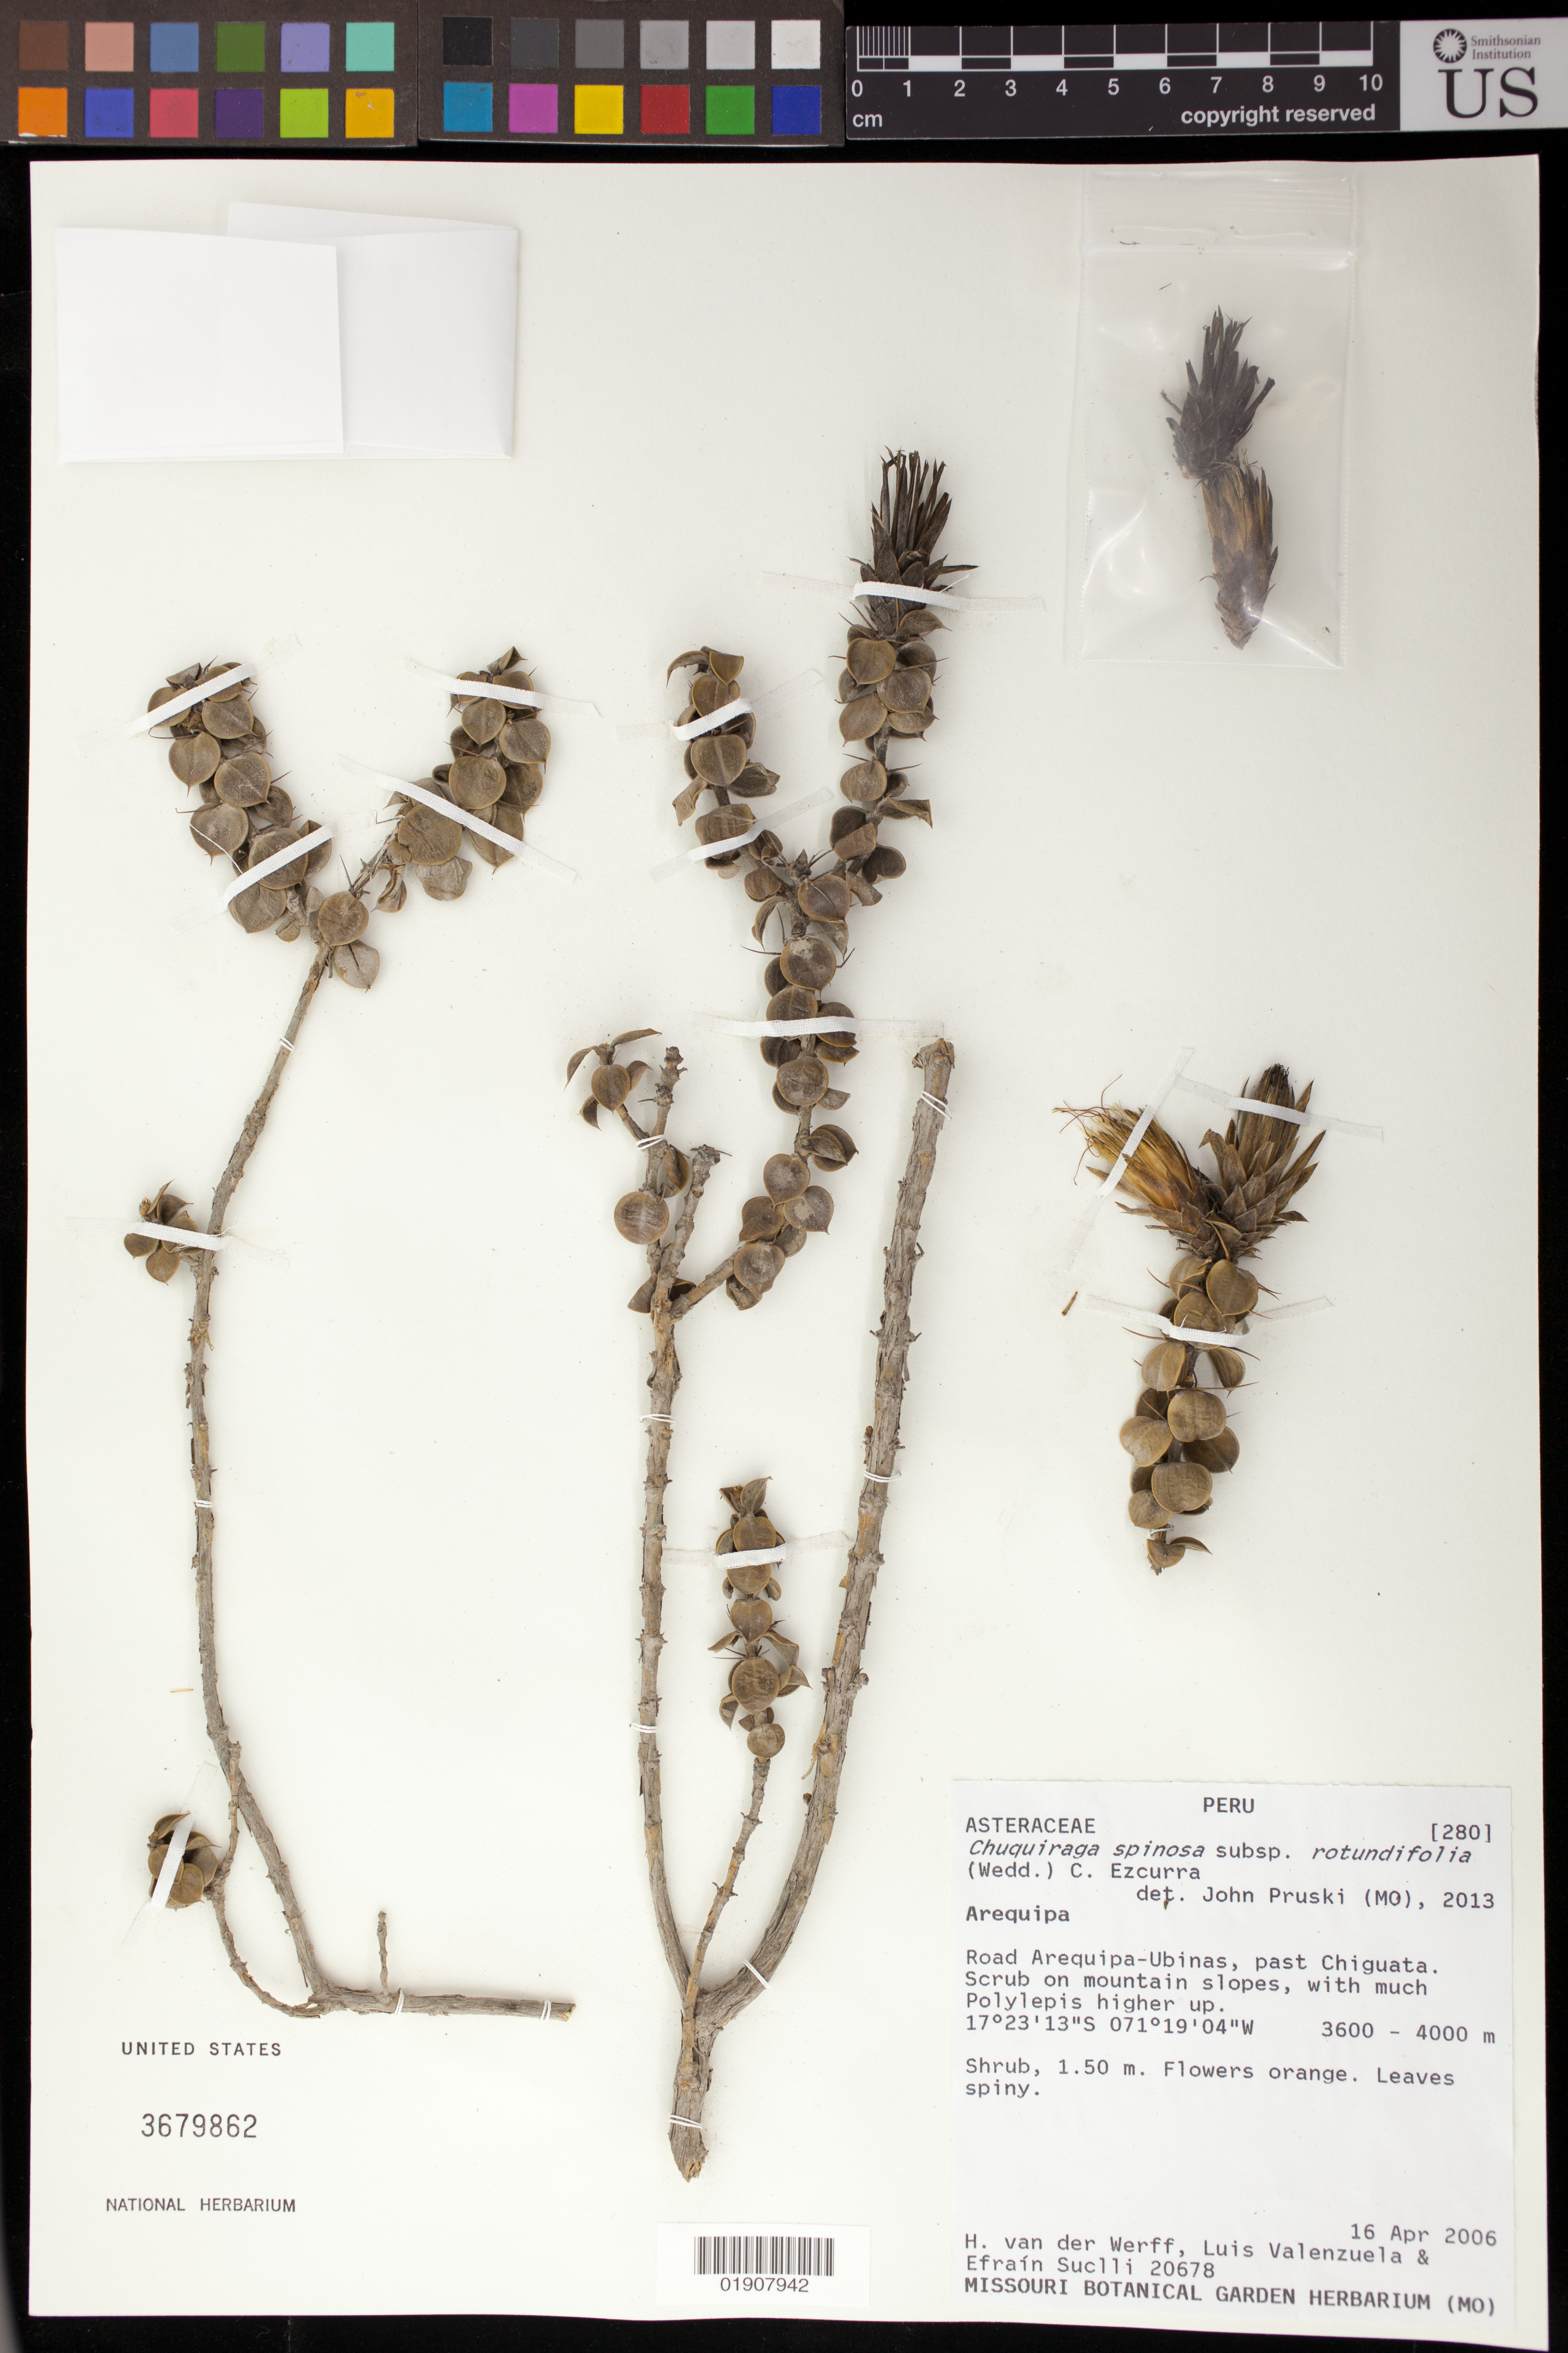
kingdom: Plantae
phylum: Tracheophyta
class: Magnoliopsida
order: Asterales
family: Asteraceae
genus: Chuquiraga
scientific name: Chuquiraga spinosa subsp. rotundifolia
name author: (Wedd.) C. Ezcurra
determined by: Pruski, J. F.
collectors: H. van der Werff, L. Valenzuela & E. Suclli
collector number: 20678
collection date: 2006-04-16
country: Peru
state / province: Arequipa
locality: Road Arequipa-Ubinas, past Chiguata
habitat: on mountain slopes, with much Polylepis higher up.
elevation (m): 3600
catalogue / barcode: US 3679862